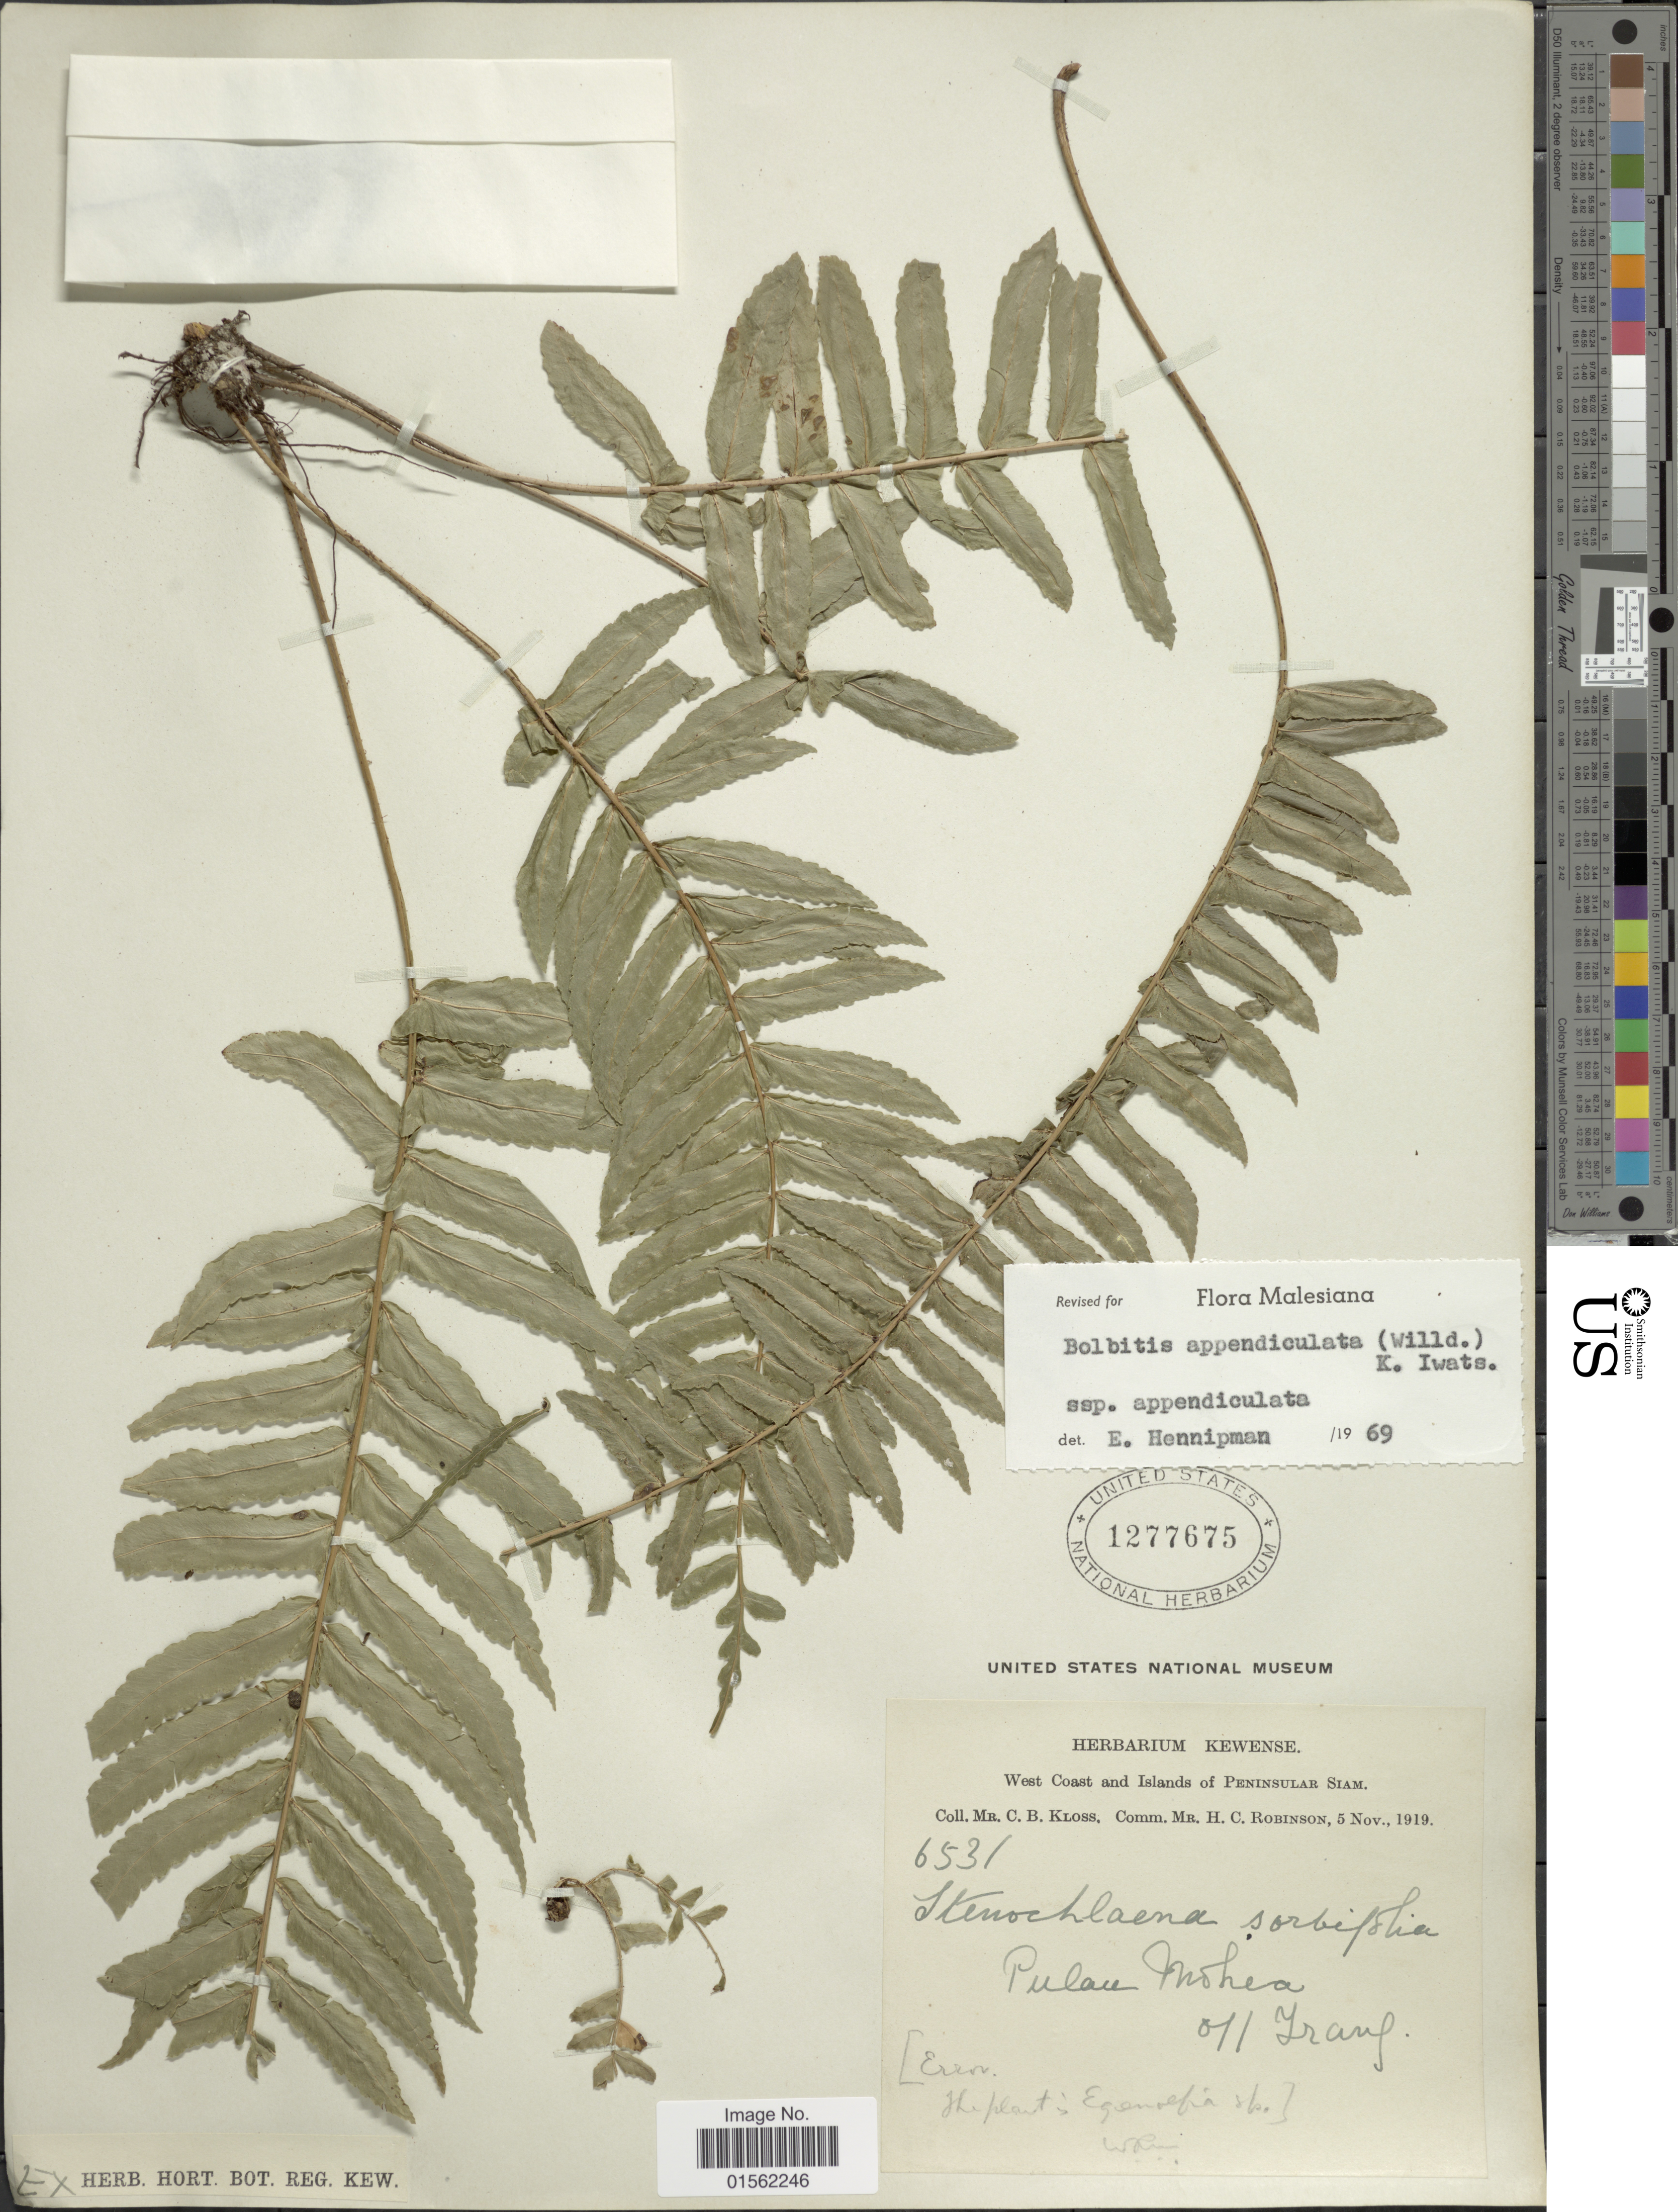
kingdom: Plantae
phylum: Tracheophyta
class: Polypodiopsida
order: Polypodiales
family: Dryopteridaceae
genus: Bolbitis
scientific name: Bolbitis appendiculata var. appendiculata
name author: (Willd.) K. Iwats.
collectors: C. Kloss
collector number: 6531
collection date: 1919-11-05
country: Thailand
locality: West Coast and Islands of Peninsula Siam, Palace Mohea of Iranf [interpreted]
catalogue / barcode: US 1277675